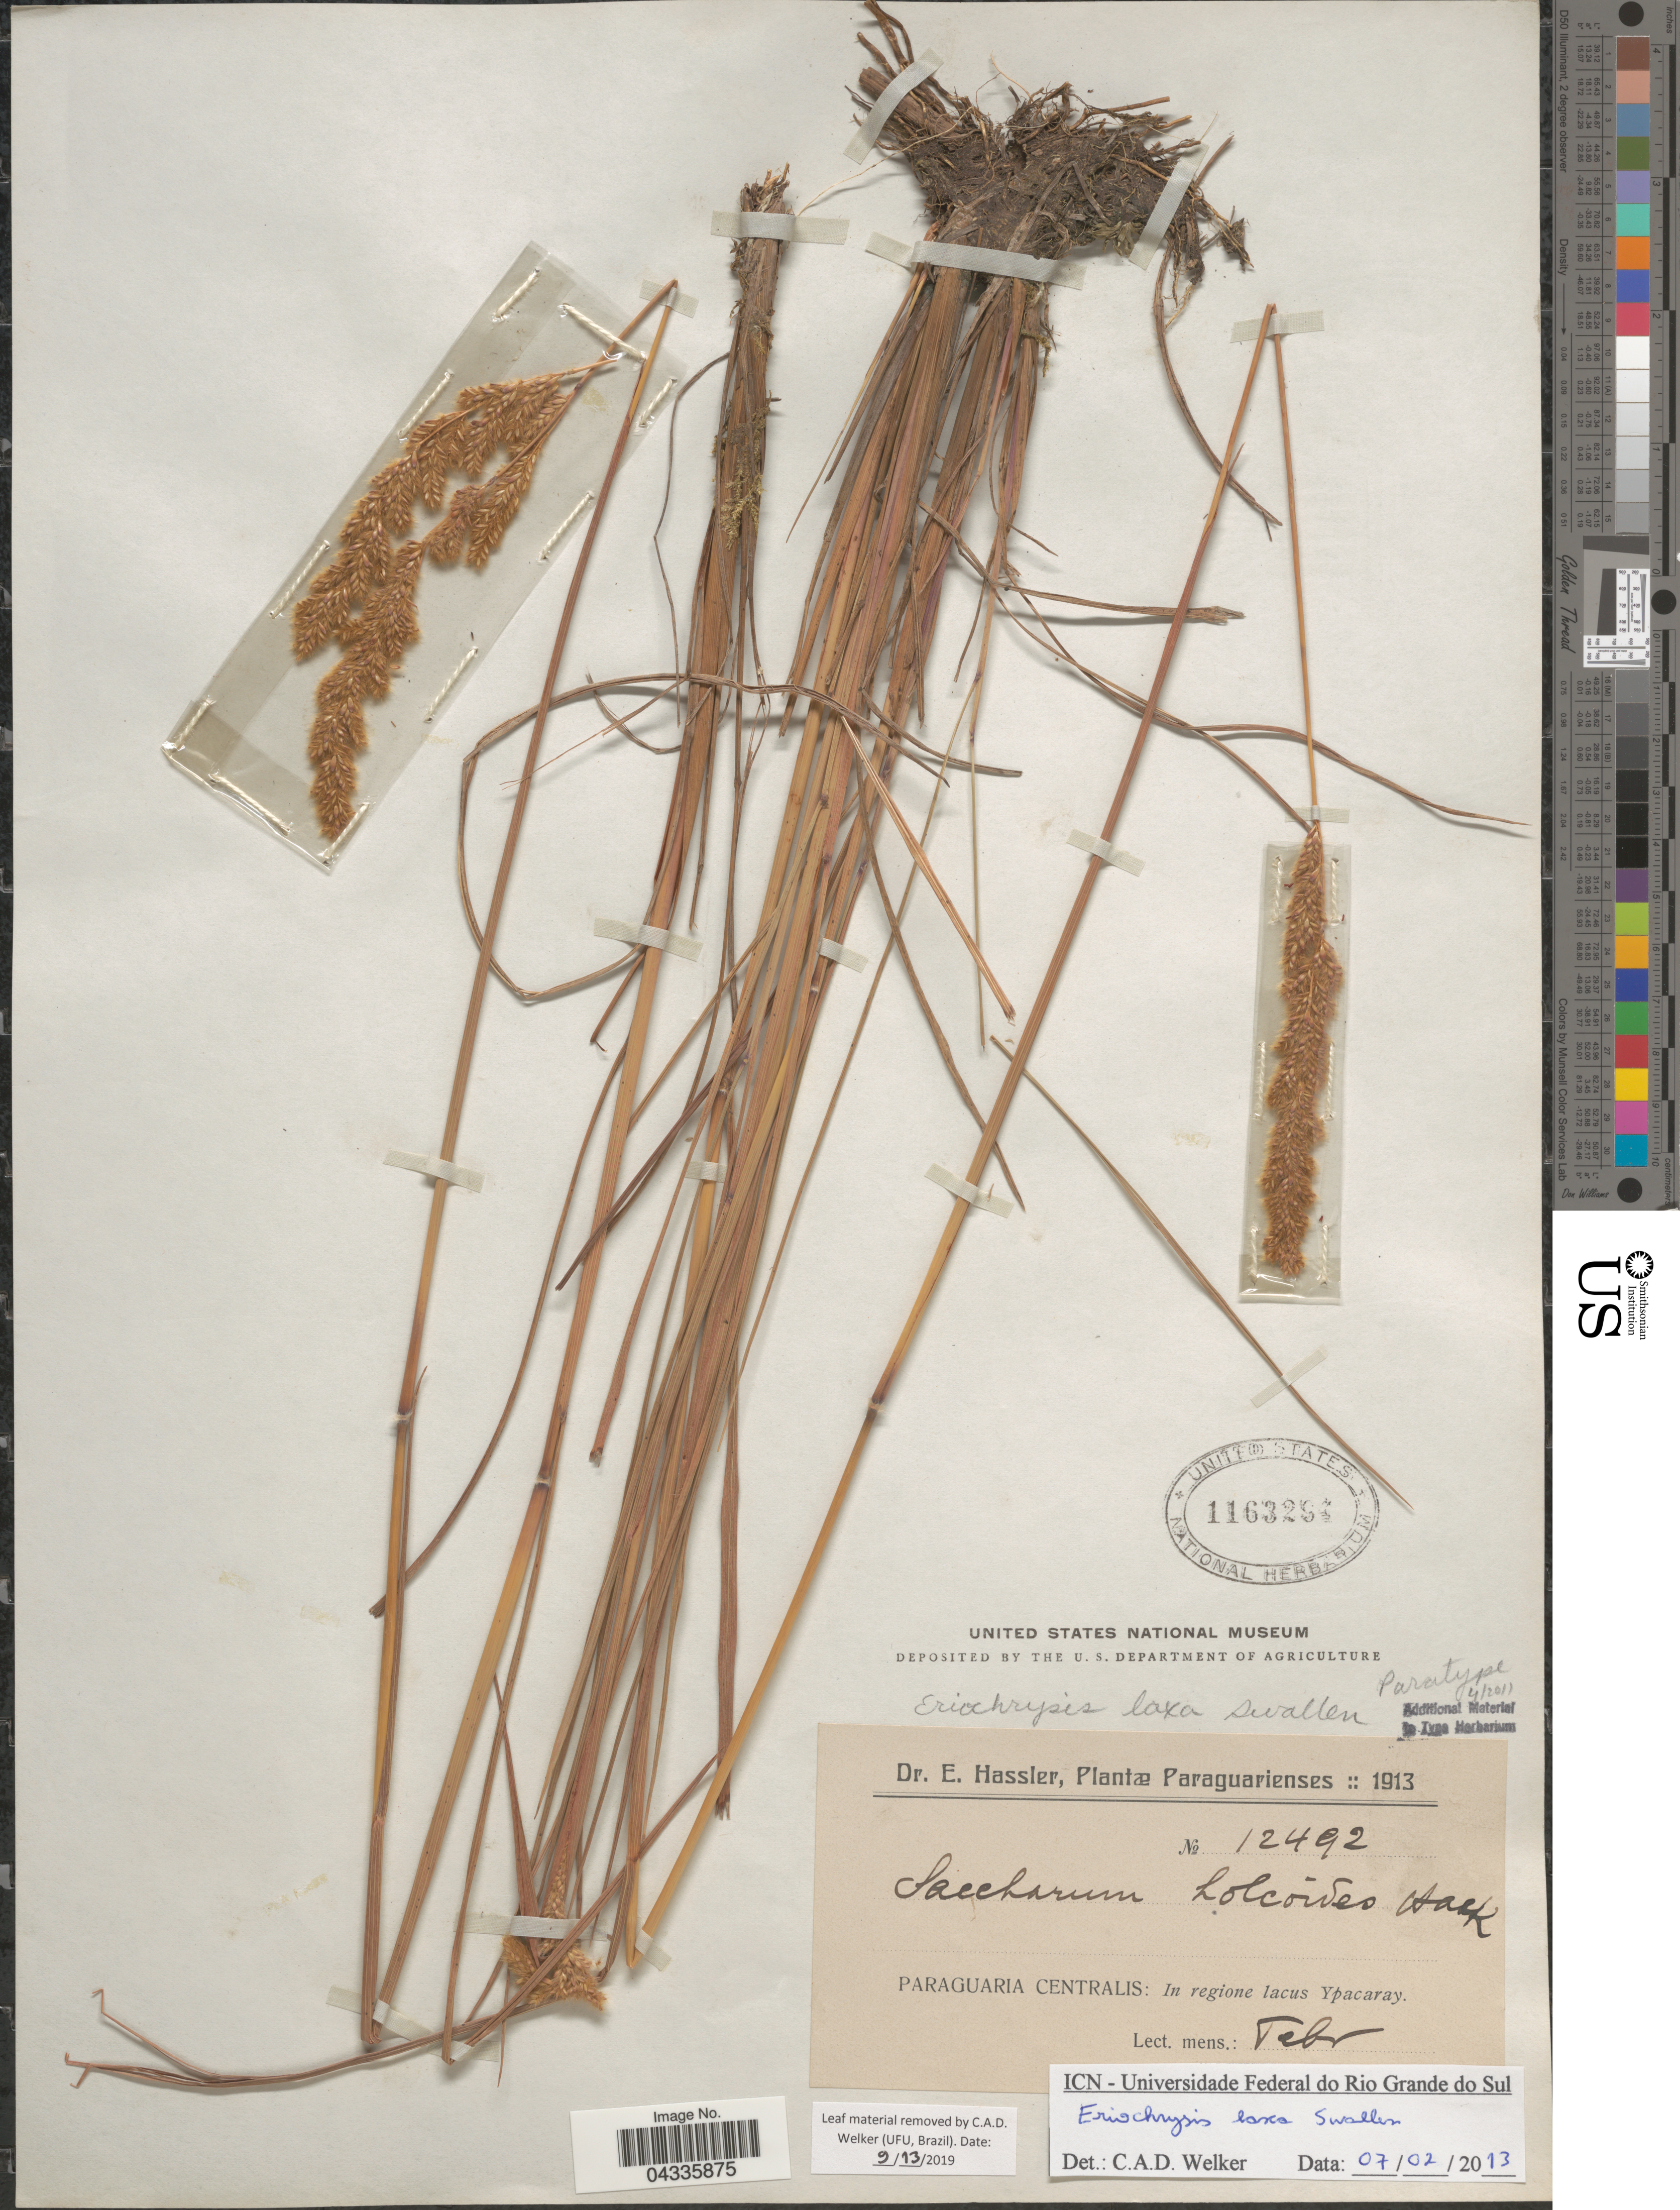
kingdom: Plantae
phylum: Tracheophyta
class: Liliopsida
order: Poales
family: Poaceae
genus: Eriochrysis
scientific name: Eriochrysis laxa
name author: Swallen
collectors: E. Hassler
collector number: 12492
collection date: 1913-02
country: Paraguay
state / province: Paraguari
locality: Paraguaria Centralis: In regione lacus Ypacaray.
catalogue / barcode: US 1163266